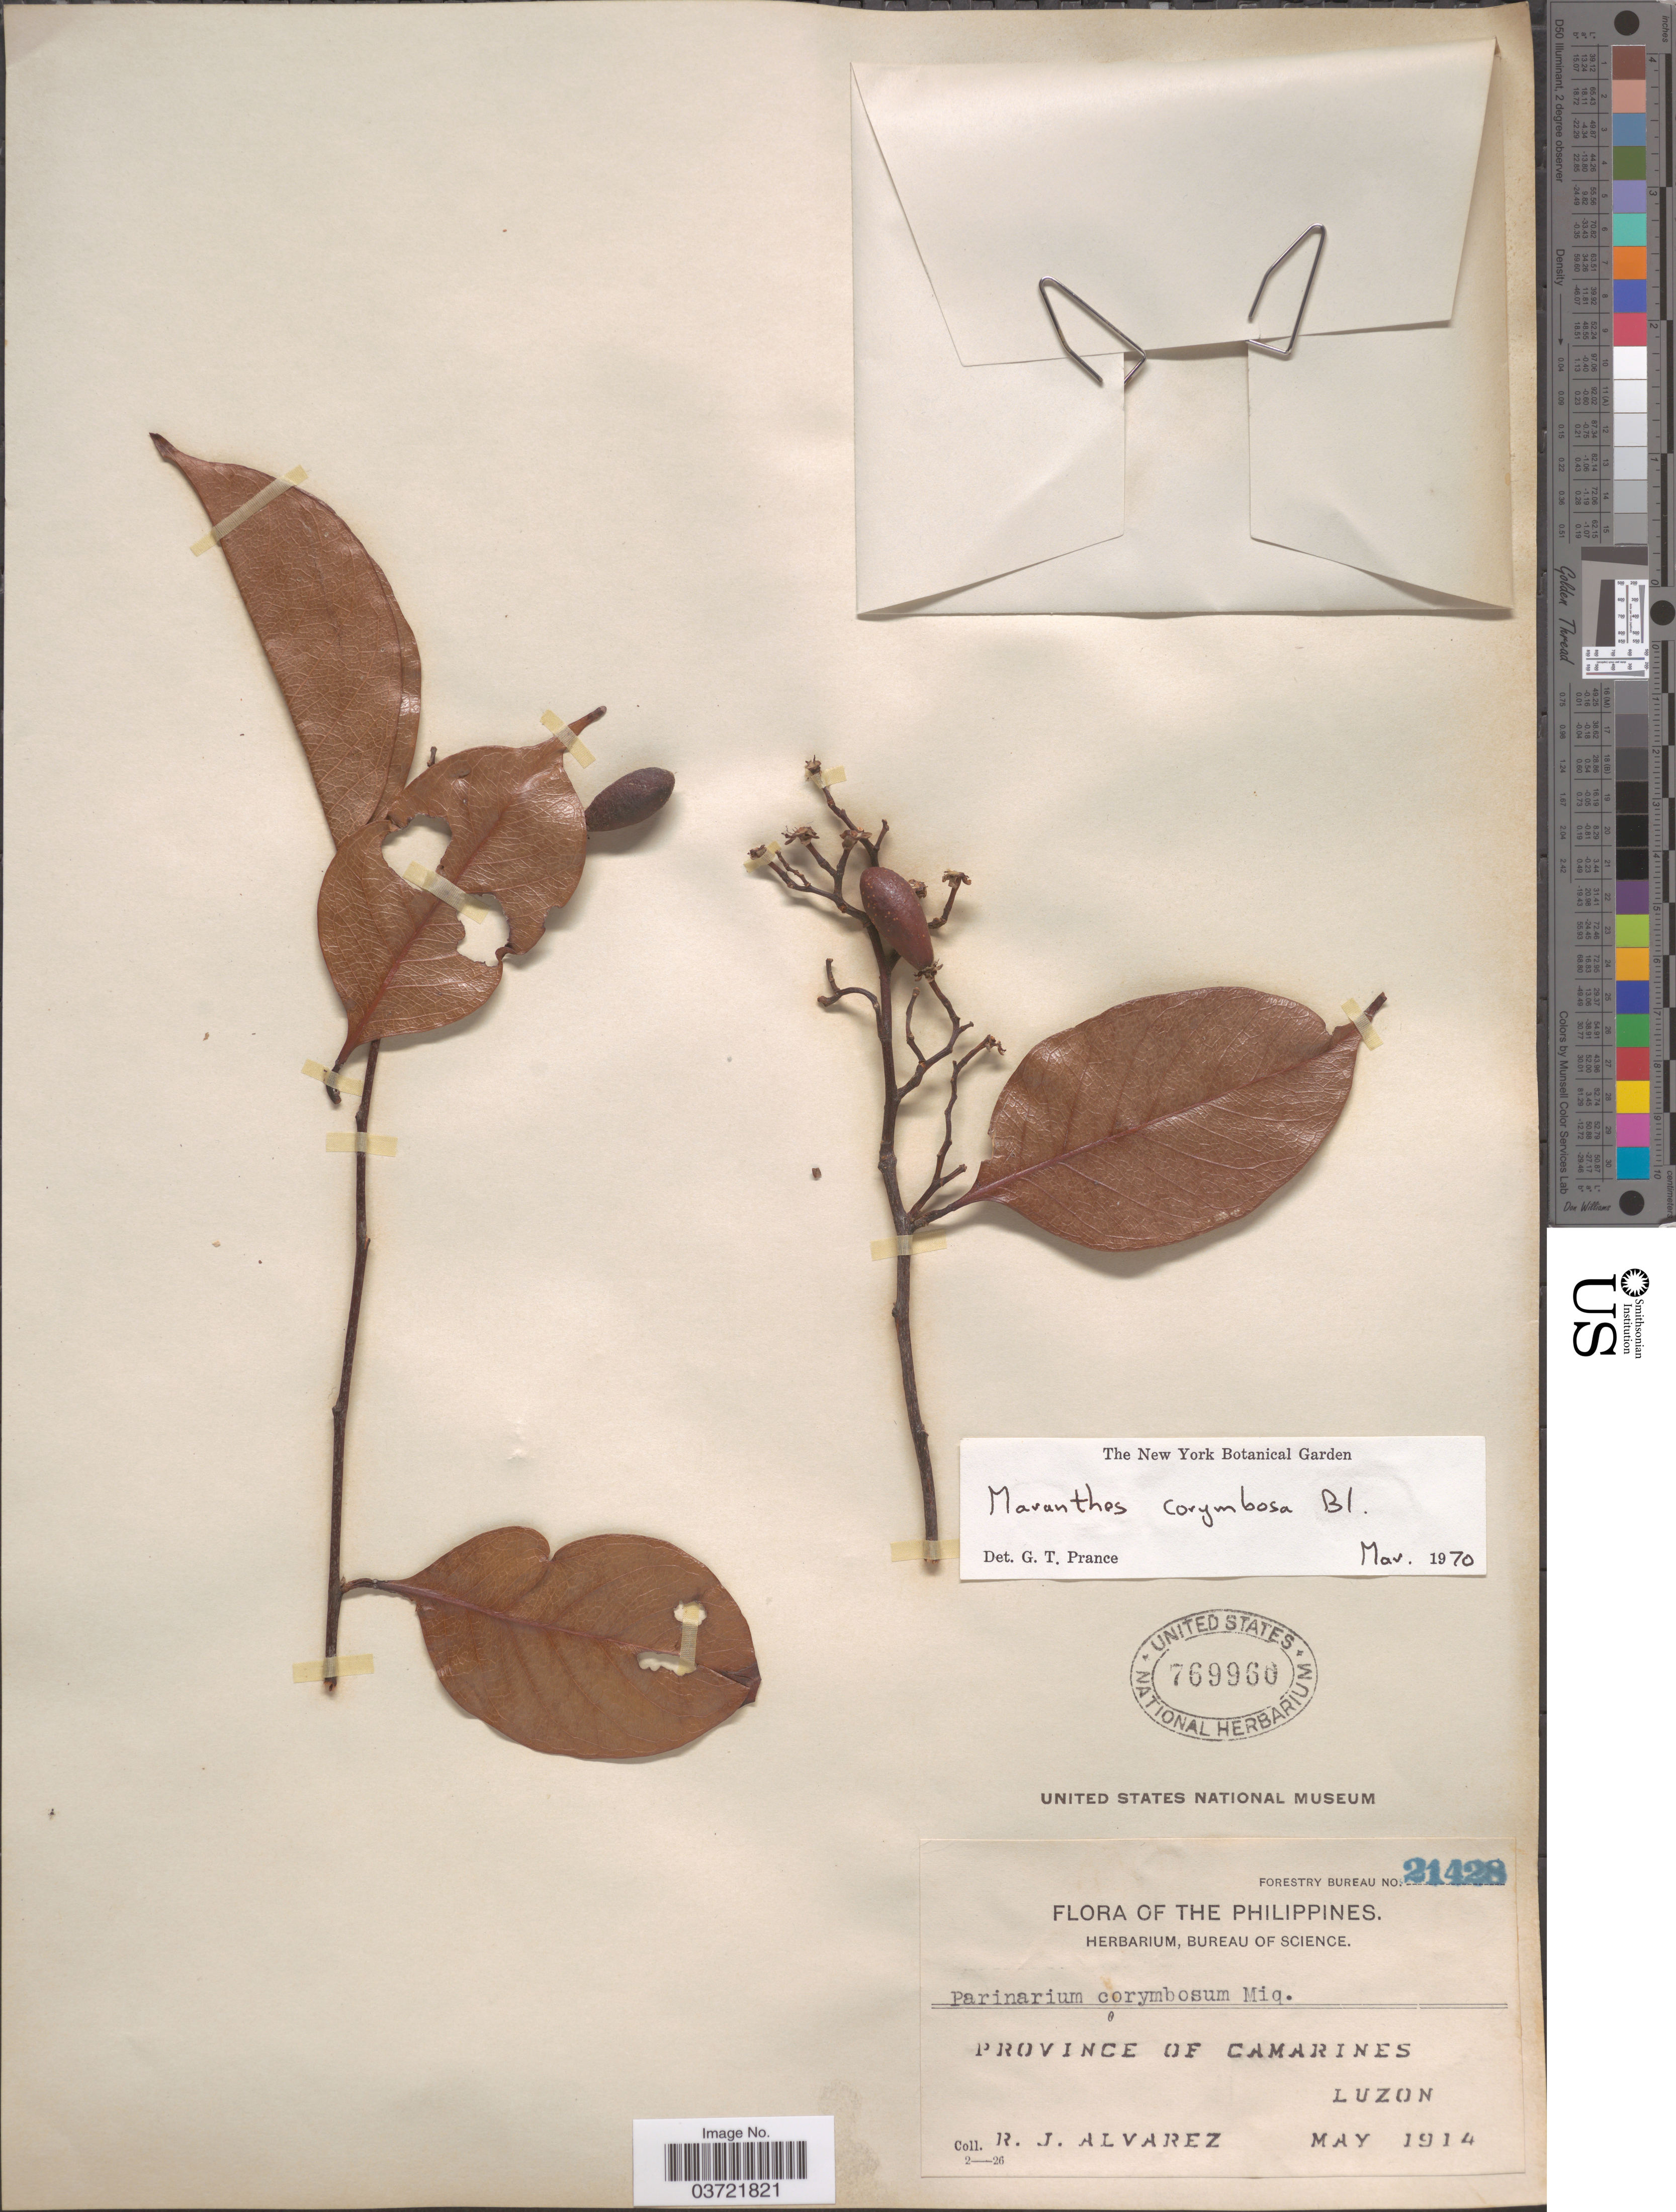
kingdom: Plantae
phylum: Tracheophyta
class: Magnoliopsida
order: Malpighiales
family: Chrysobalanaceae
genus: Maranthes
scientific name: Maranthes corymbosa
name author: Blume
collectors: R. Alvarez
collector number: Forestry Bureau 21428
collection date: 1914-05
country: Philippines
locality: Province of Camarines. Luzon.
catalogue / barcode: US 769960